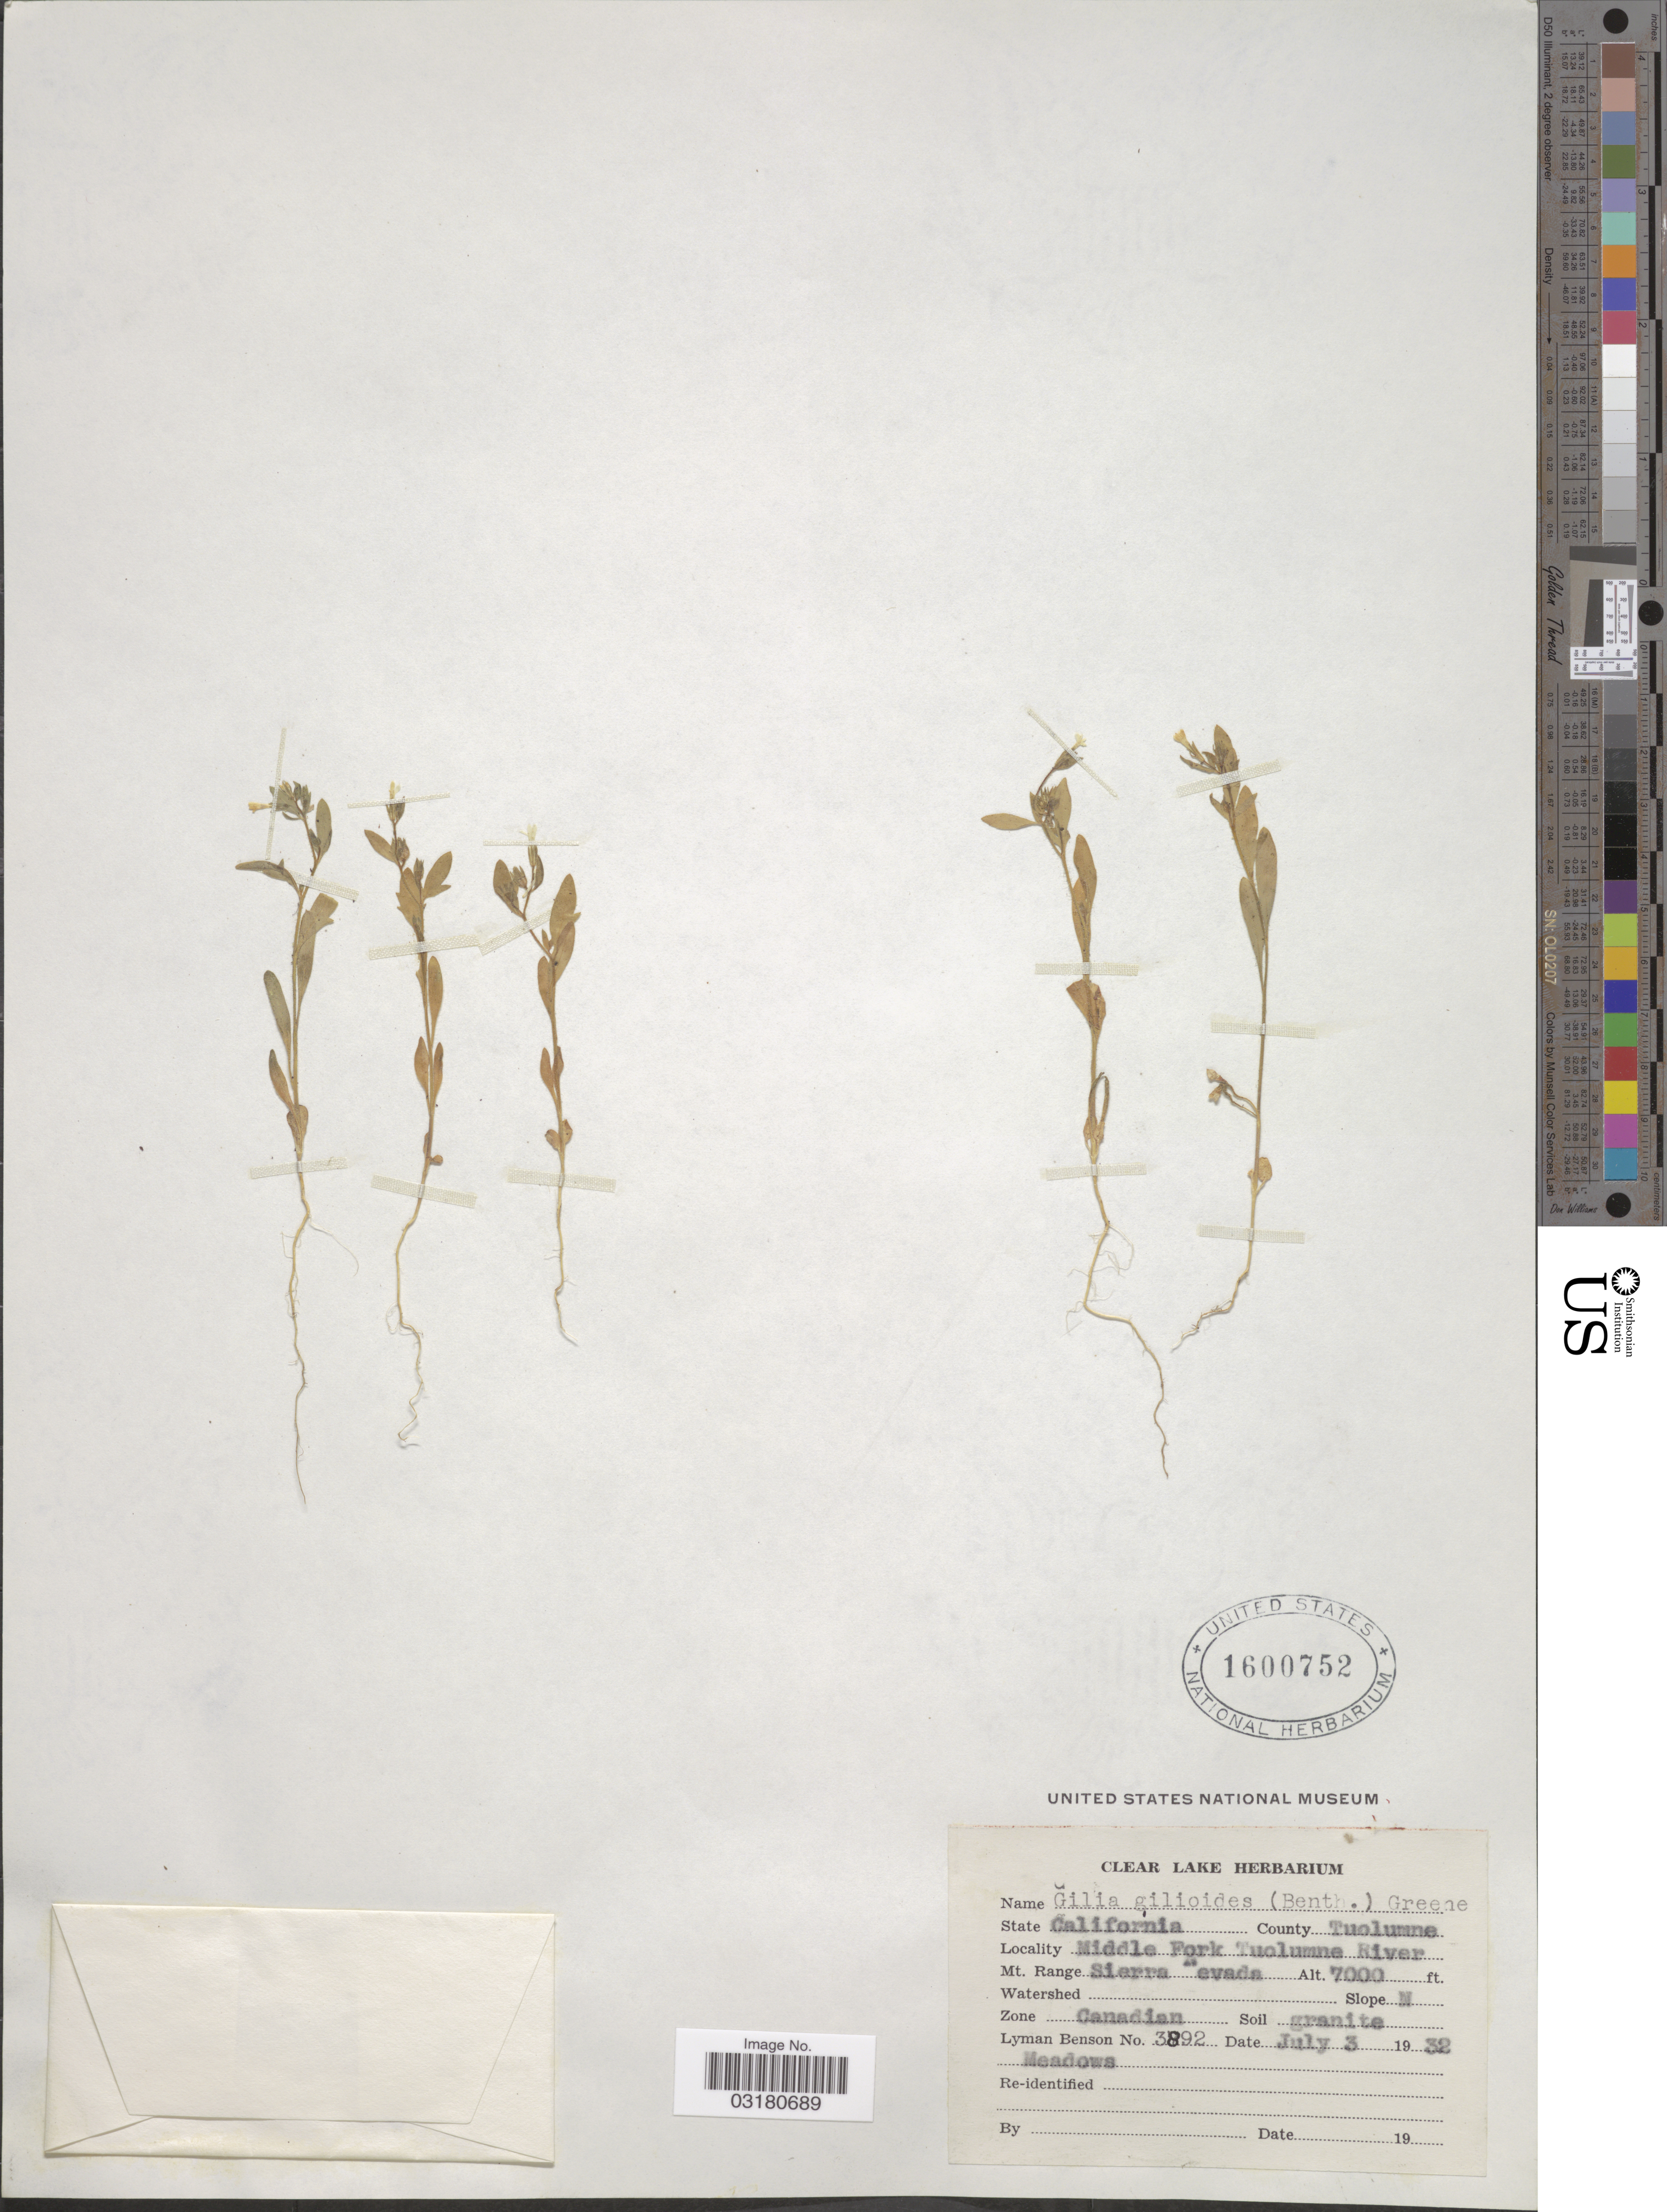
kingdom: Plantae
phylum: Tracheophyta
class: Magnoliopsida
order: Ericales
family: Polemoniaceae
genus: Allophyllum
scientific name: Allophyllum integrifolium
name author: (Brand) A.D. Grant & V.E. Grant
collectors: L. D. Benson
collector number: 3892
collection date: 1932-07-03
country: United States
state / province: California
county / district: Tuolumne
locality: State California. County Tuolumne. Middle Fork Tuolumne River. Mt. Range Sierra Nevada. Zone Canadian.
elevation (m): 2134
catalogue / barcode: US 1600752